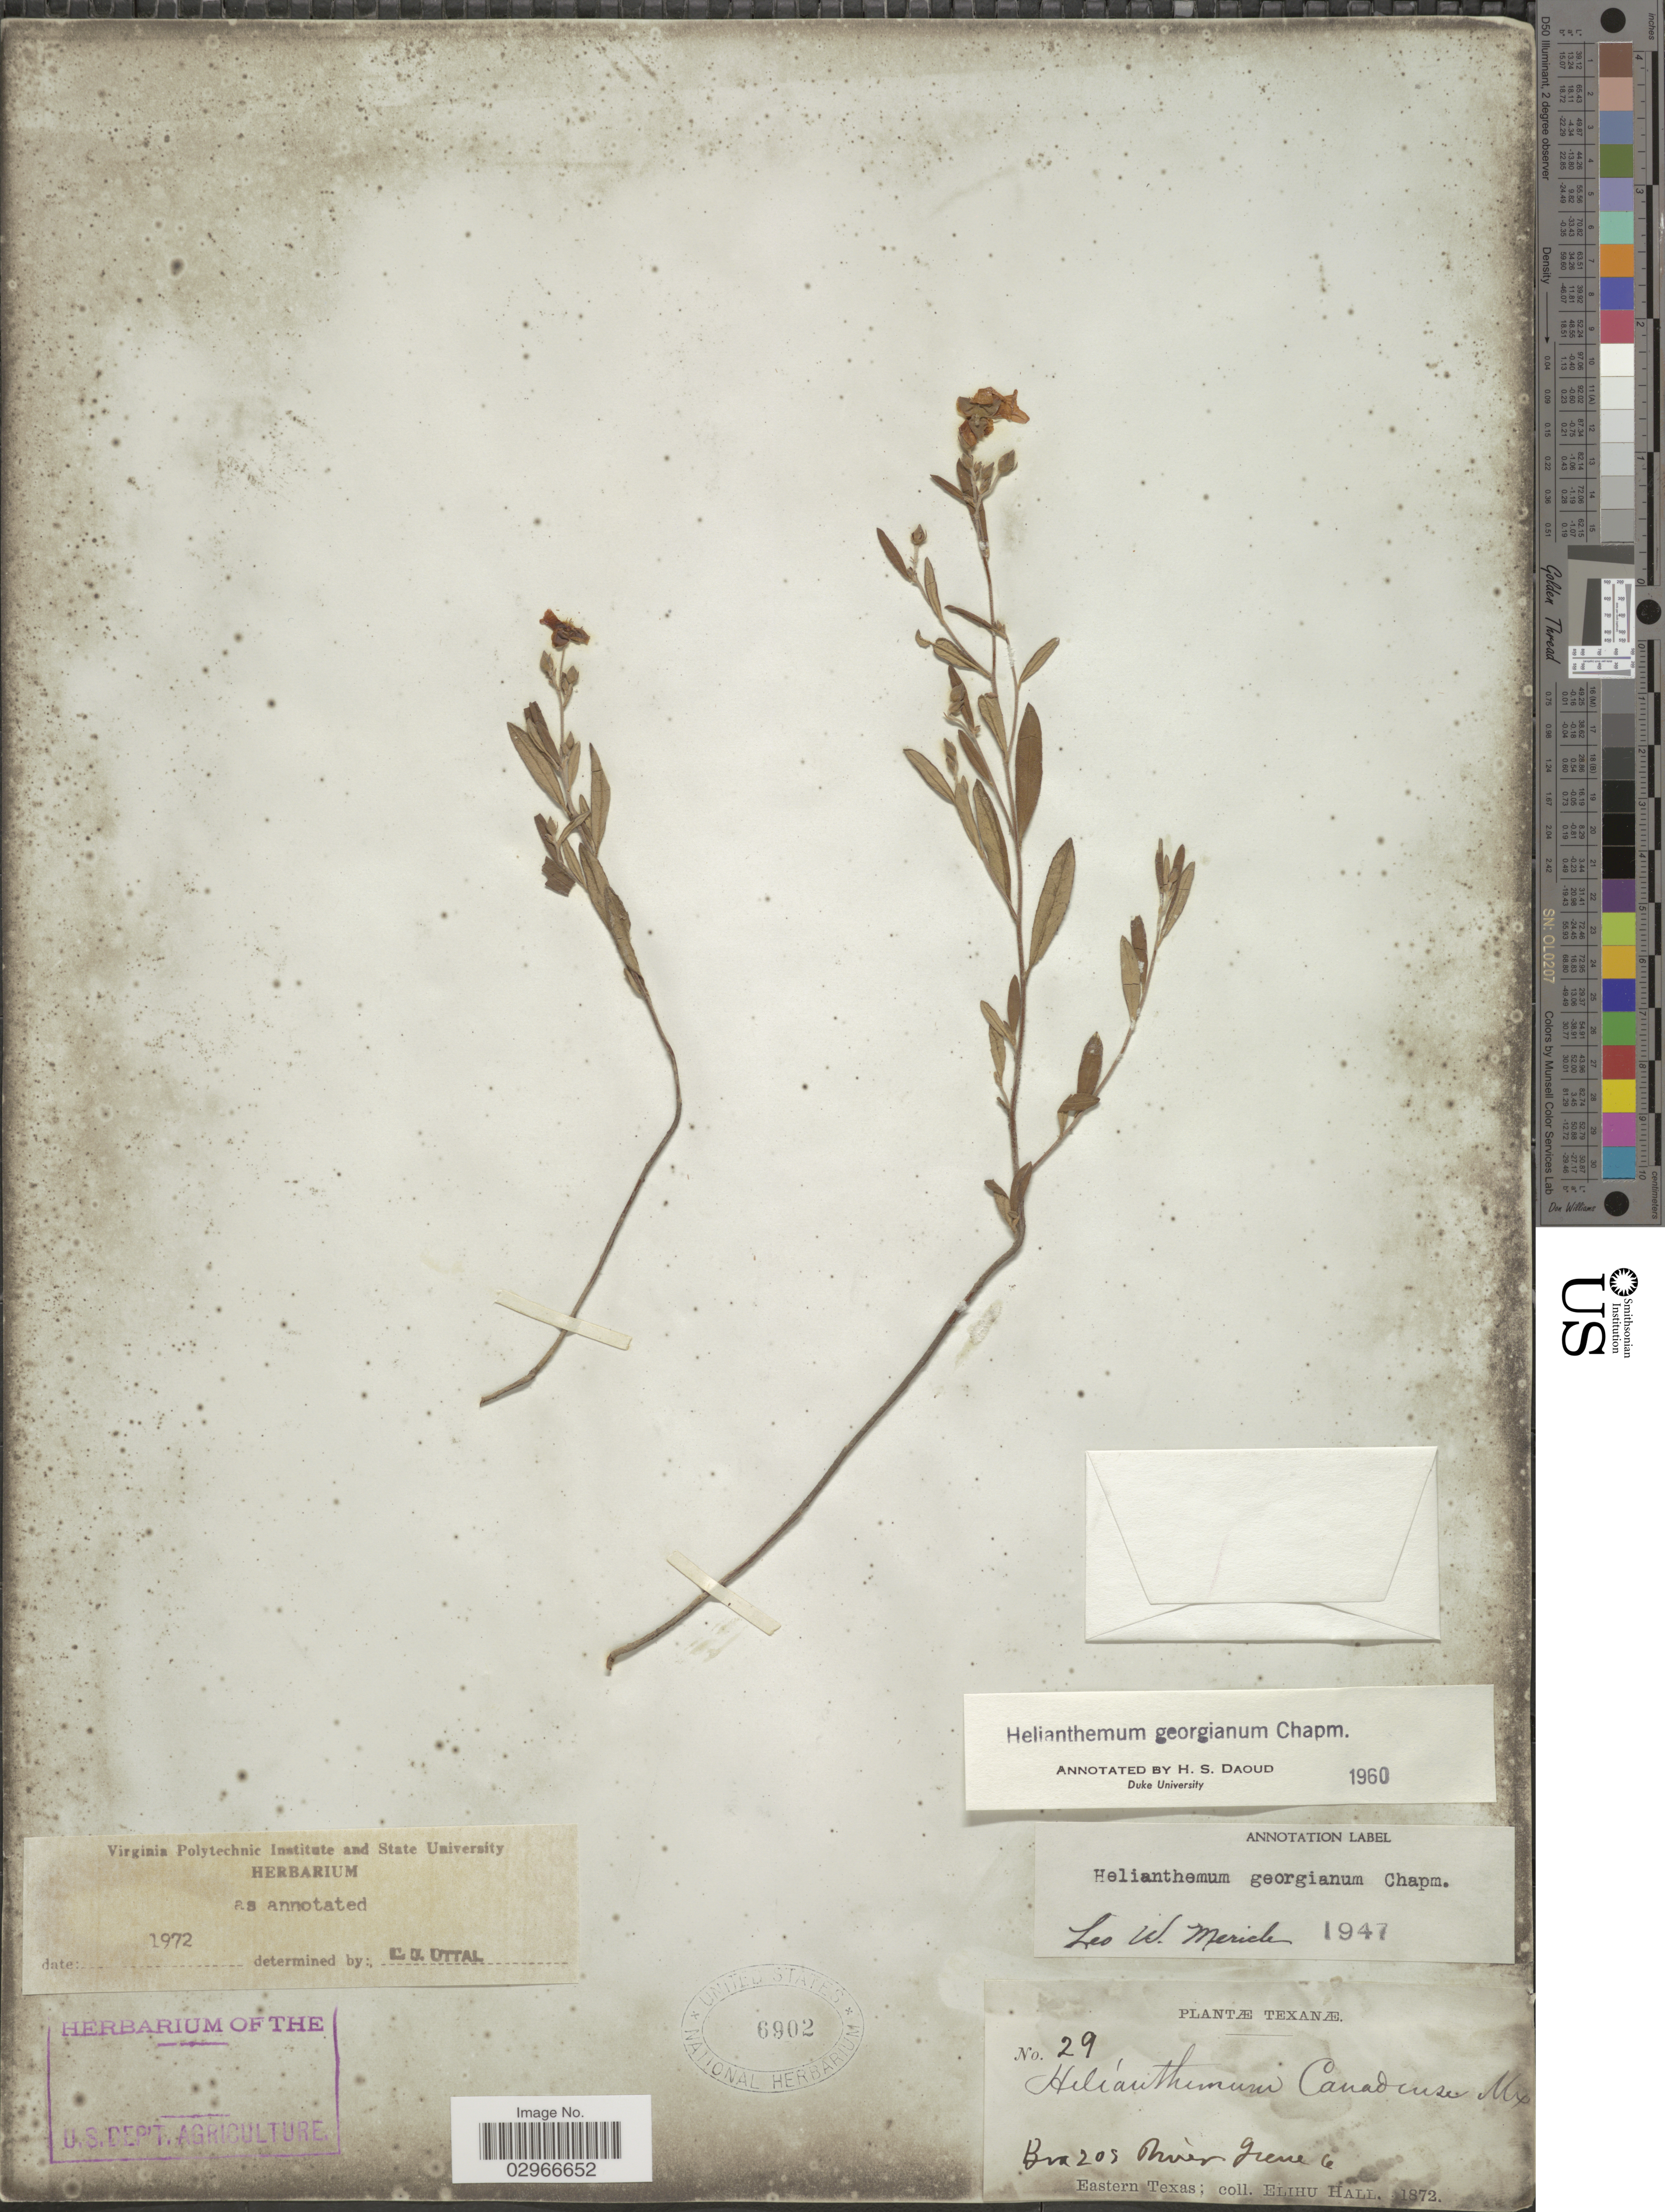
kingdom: Plantae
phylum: Tracheophyta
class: Magnoliopsida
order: Malvales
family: Cistaceae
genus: Helianthemum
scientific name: Helianthemum georgianum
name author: Chapm.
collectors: E. Hall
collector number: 29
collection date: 1872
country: United States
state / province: Texas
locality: Brazos River, Greene Co.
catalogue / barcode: US 6902